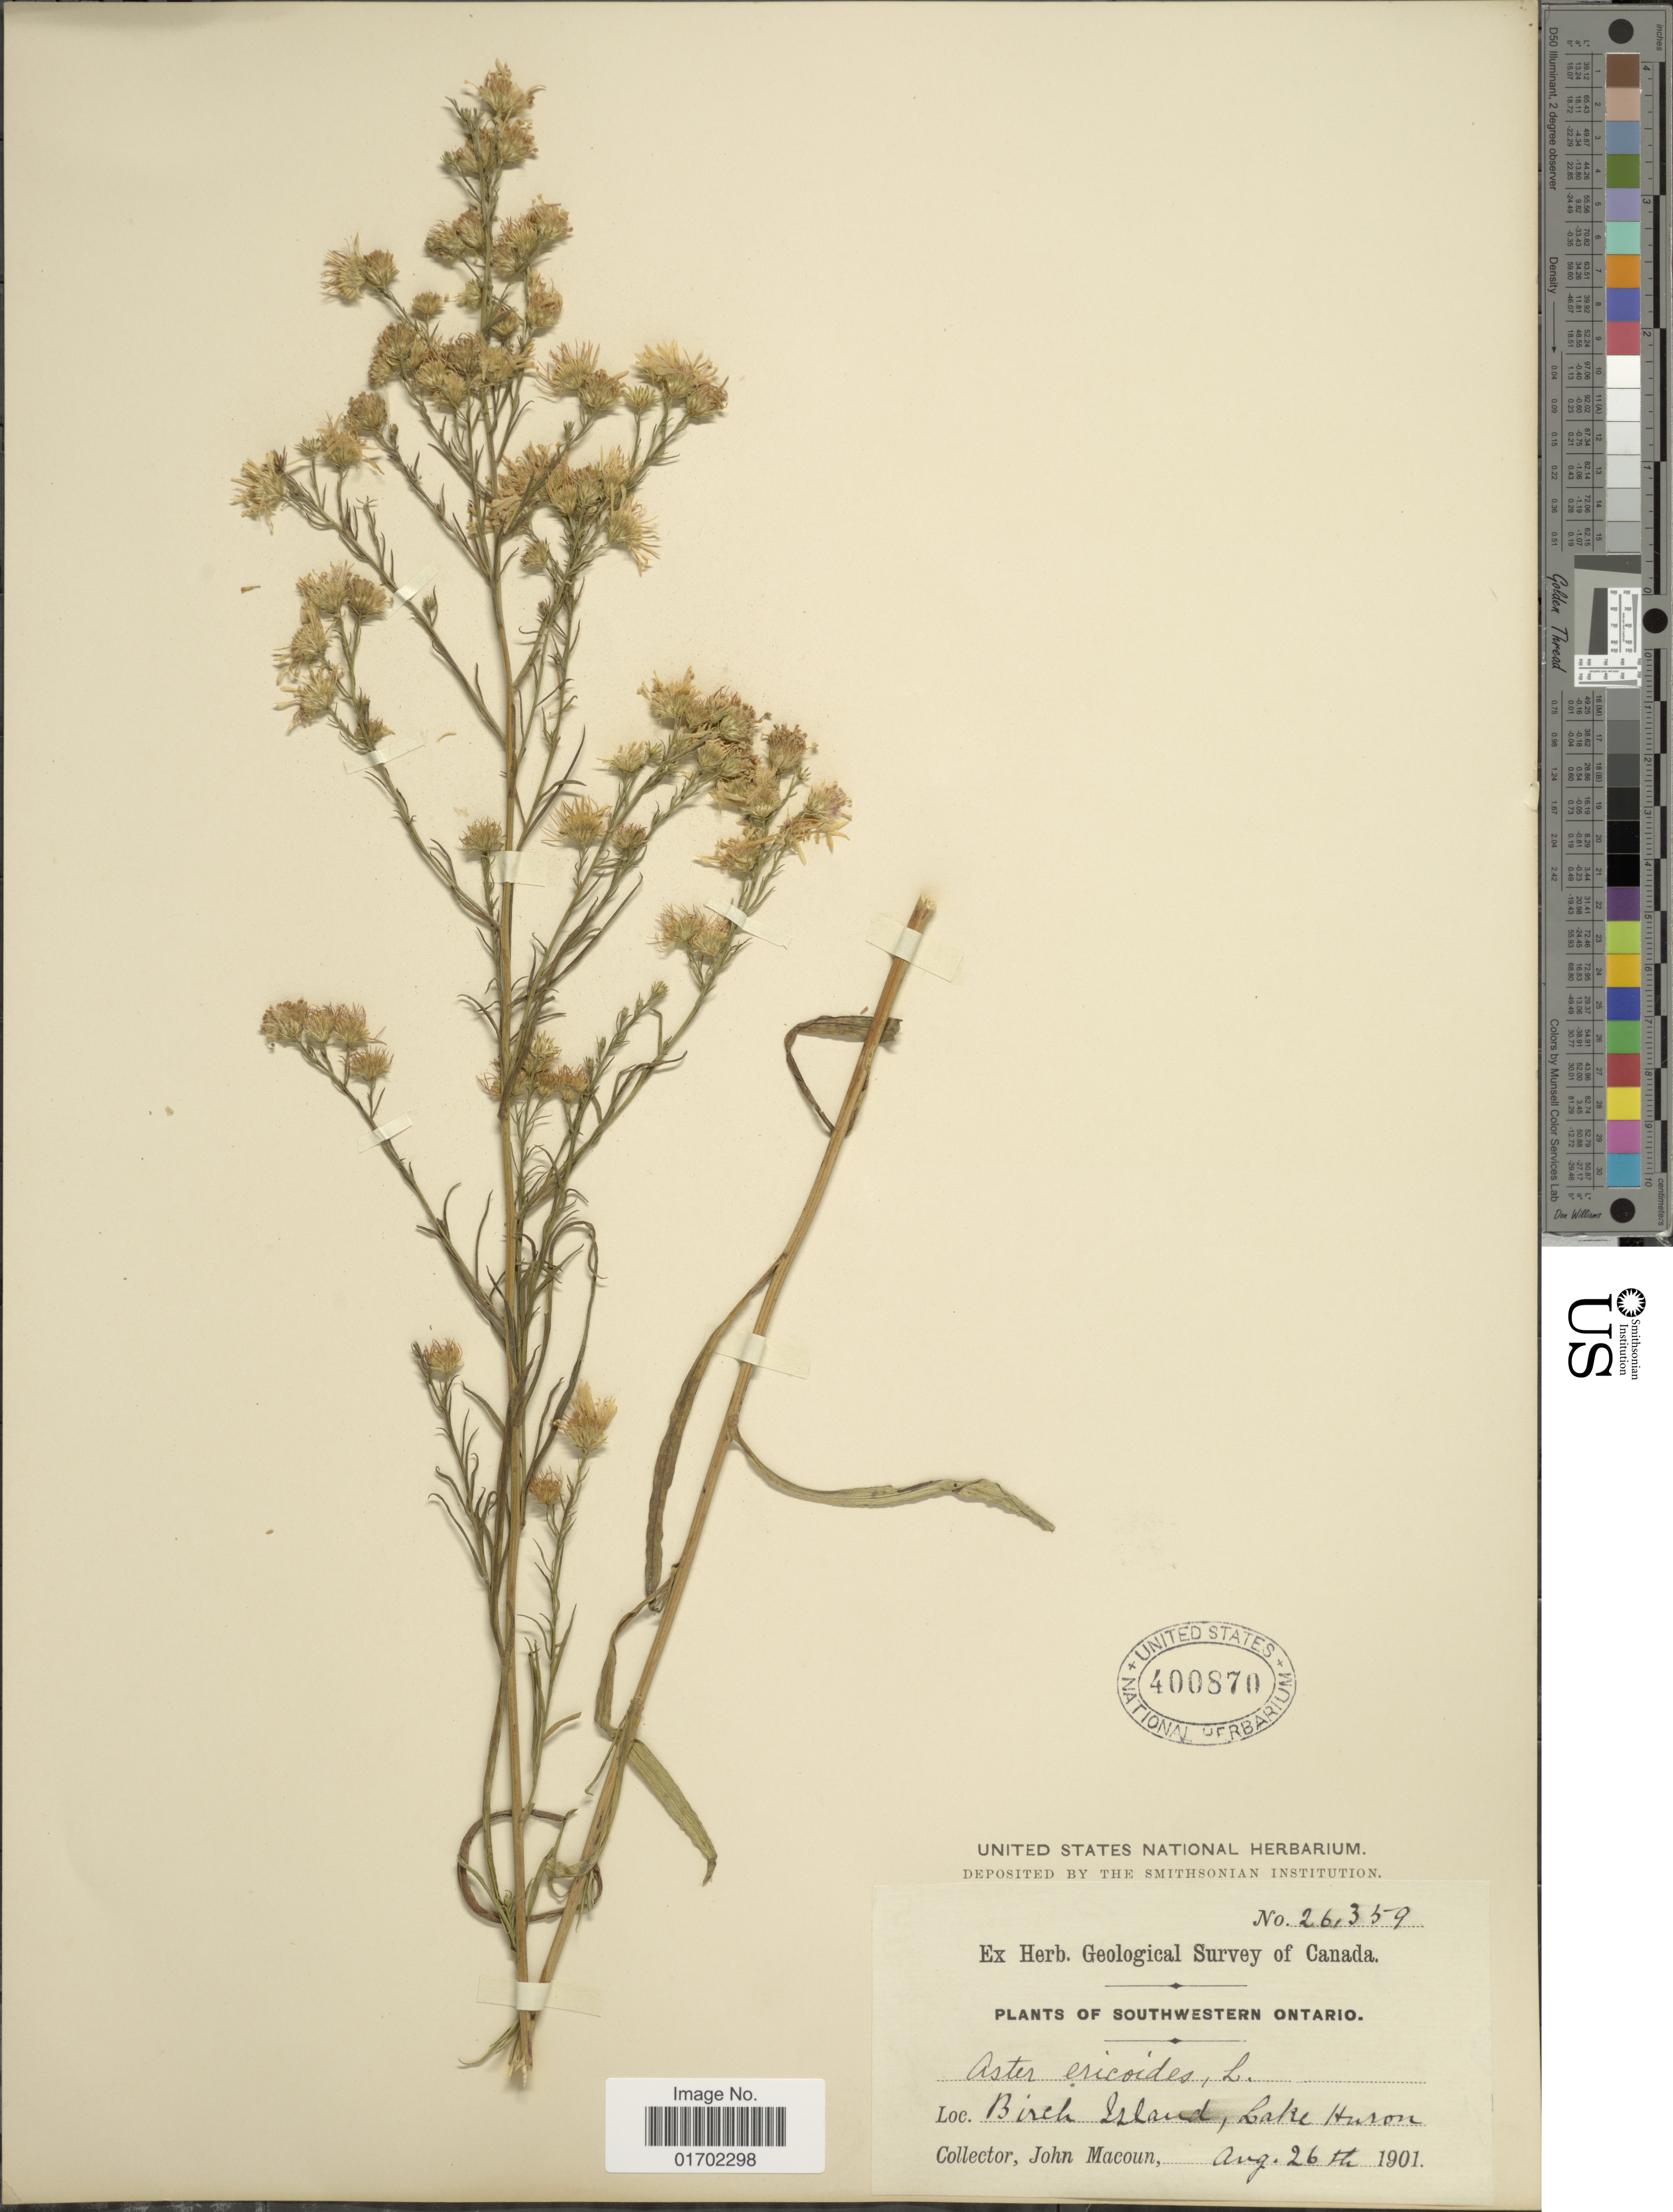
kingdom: Plantae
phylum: Tracheophyta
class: Magnoliopsida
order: Asterales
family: Asteraceae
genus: Symphyotrichum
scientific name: Symphyotrichum pilosum var. pilosum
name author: (Willd.) G.L. Nesom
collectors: J. Macoun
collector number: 26359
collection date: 1901-08-26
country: Canada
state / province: Ontario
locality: Southwestern Ontario, Birch Island, Lake Huron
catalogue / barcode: US 400870